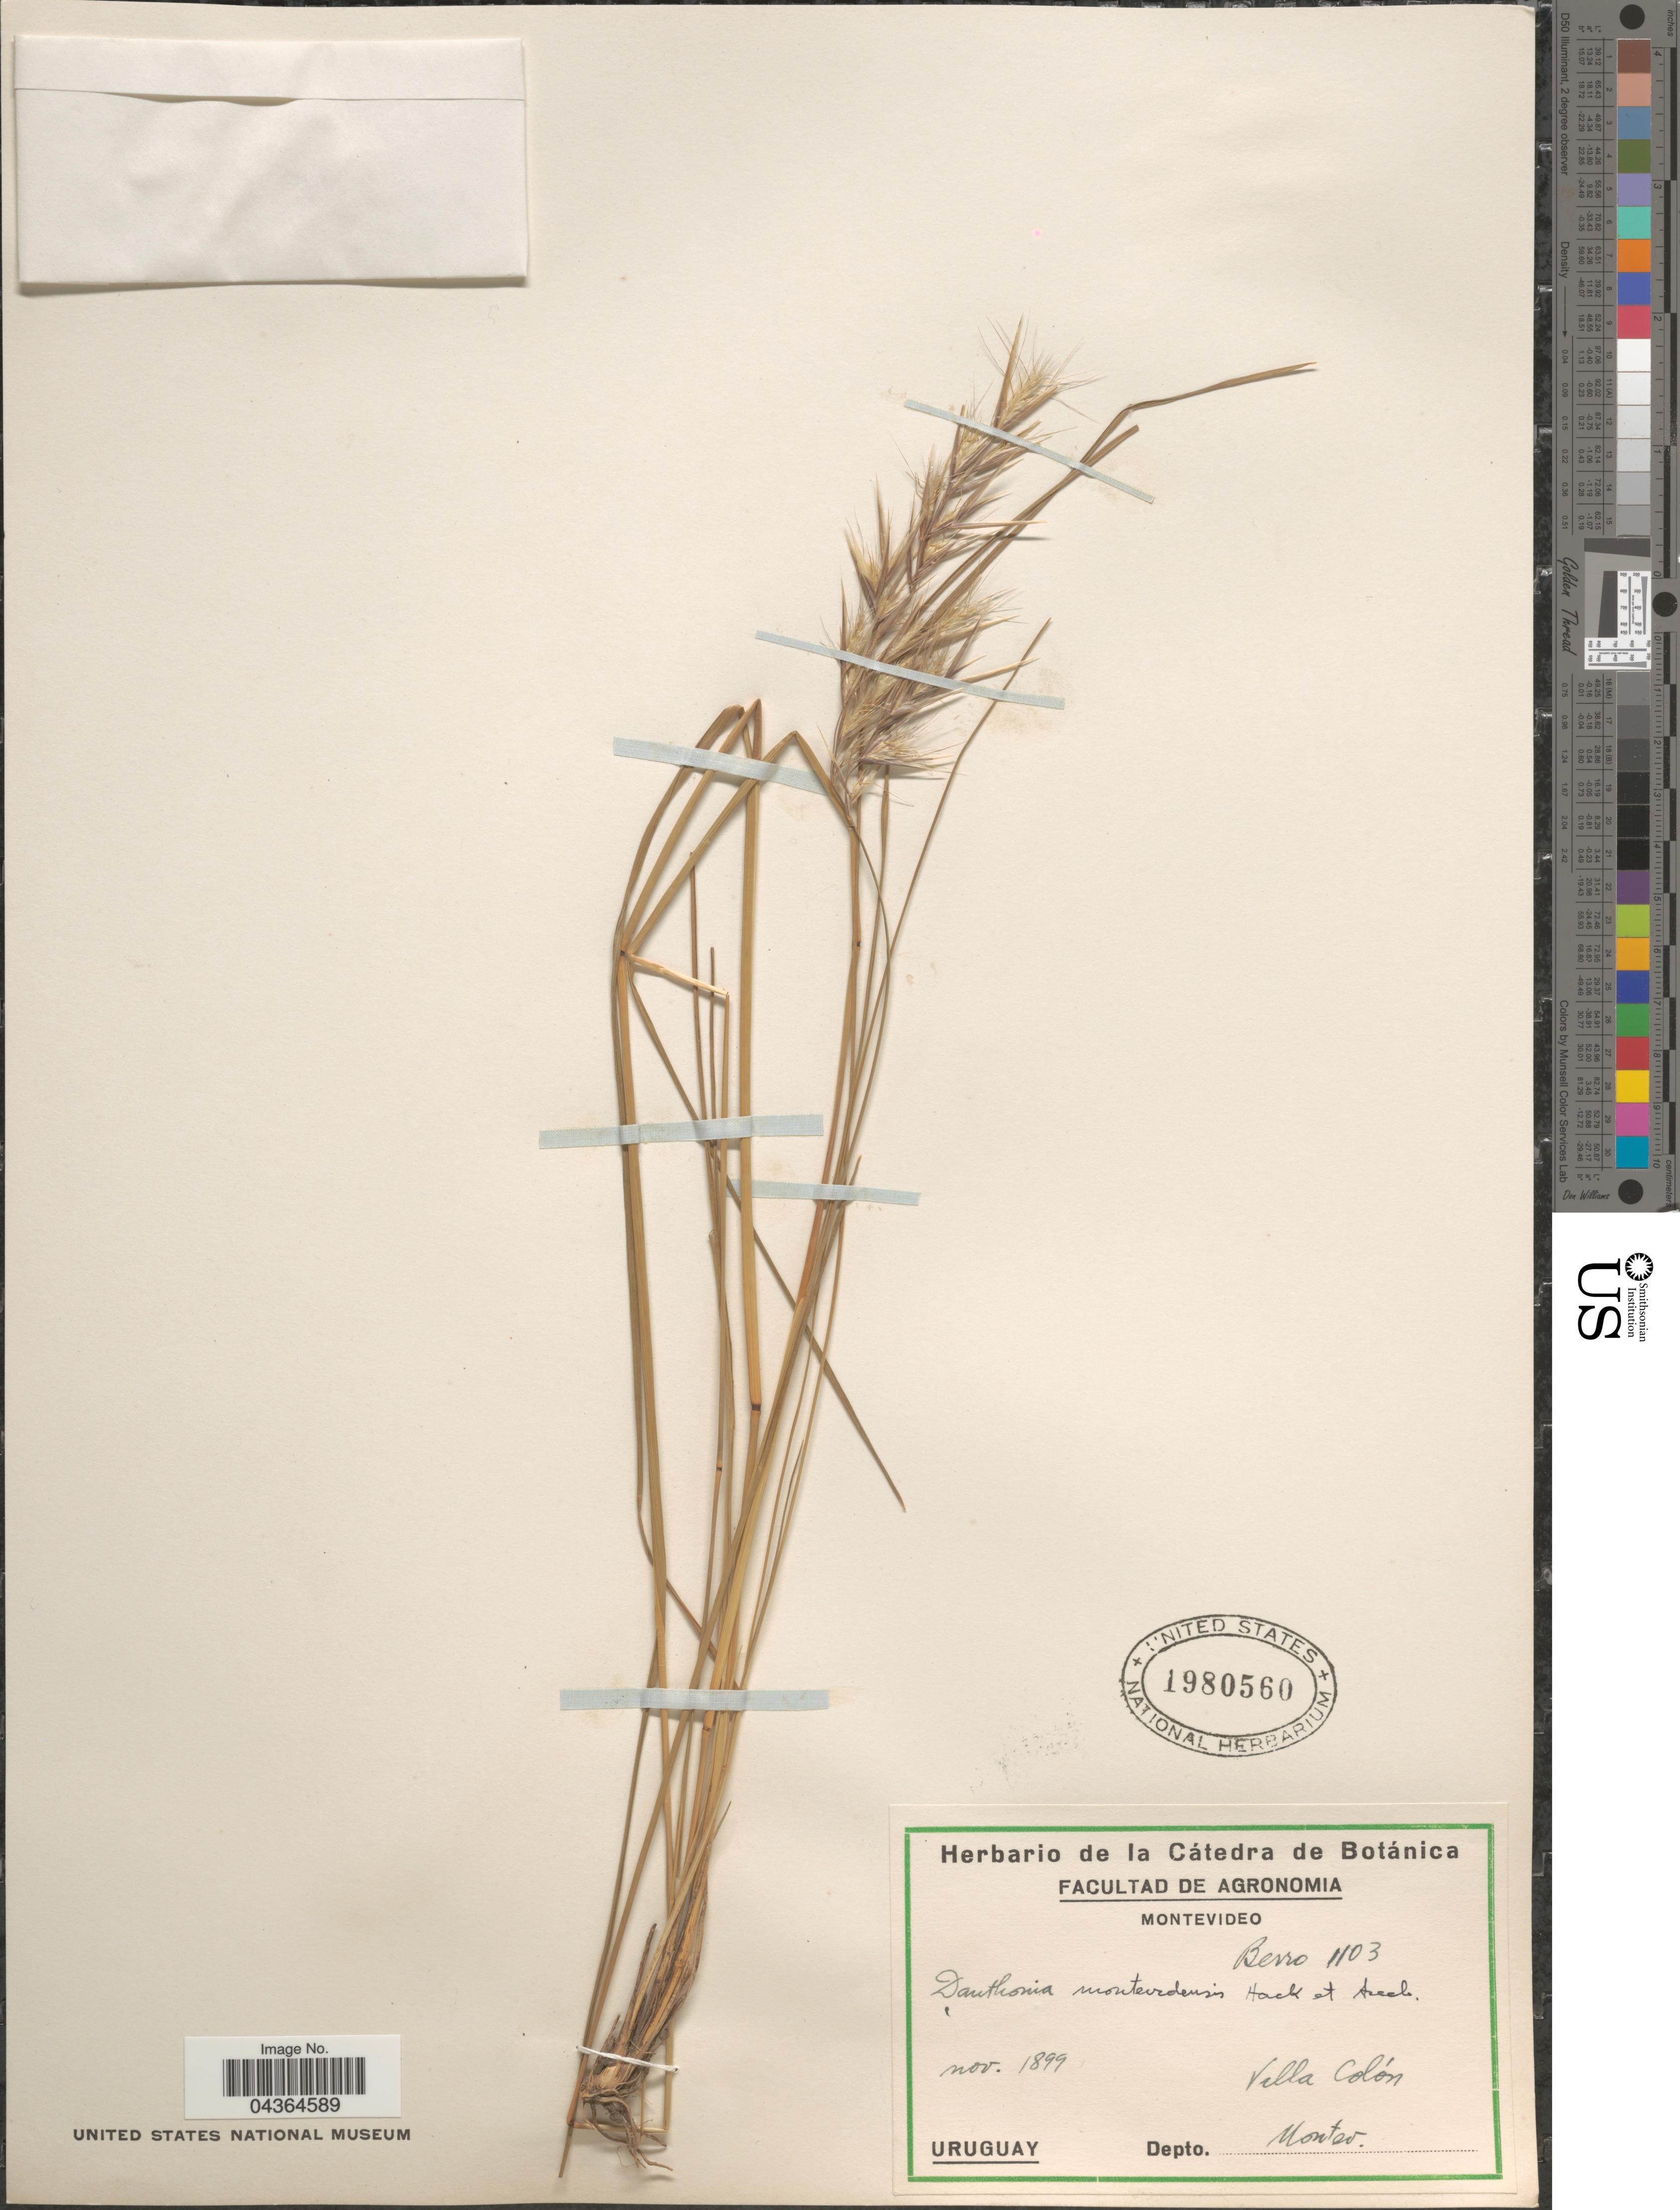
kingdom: Plantae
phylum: Tracheophyta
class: Liliopsida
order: Poales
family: Poaceae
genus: Danthonia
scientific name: Danthonia montevidensis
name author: (Hack.) Arechav.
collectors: Berro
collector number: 1103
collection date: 1899-11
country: Uruguay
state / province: Montevideo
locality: Villa Colón. Depto. Montev.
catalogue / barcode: US 1980560